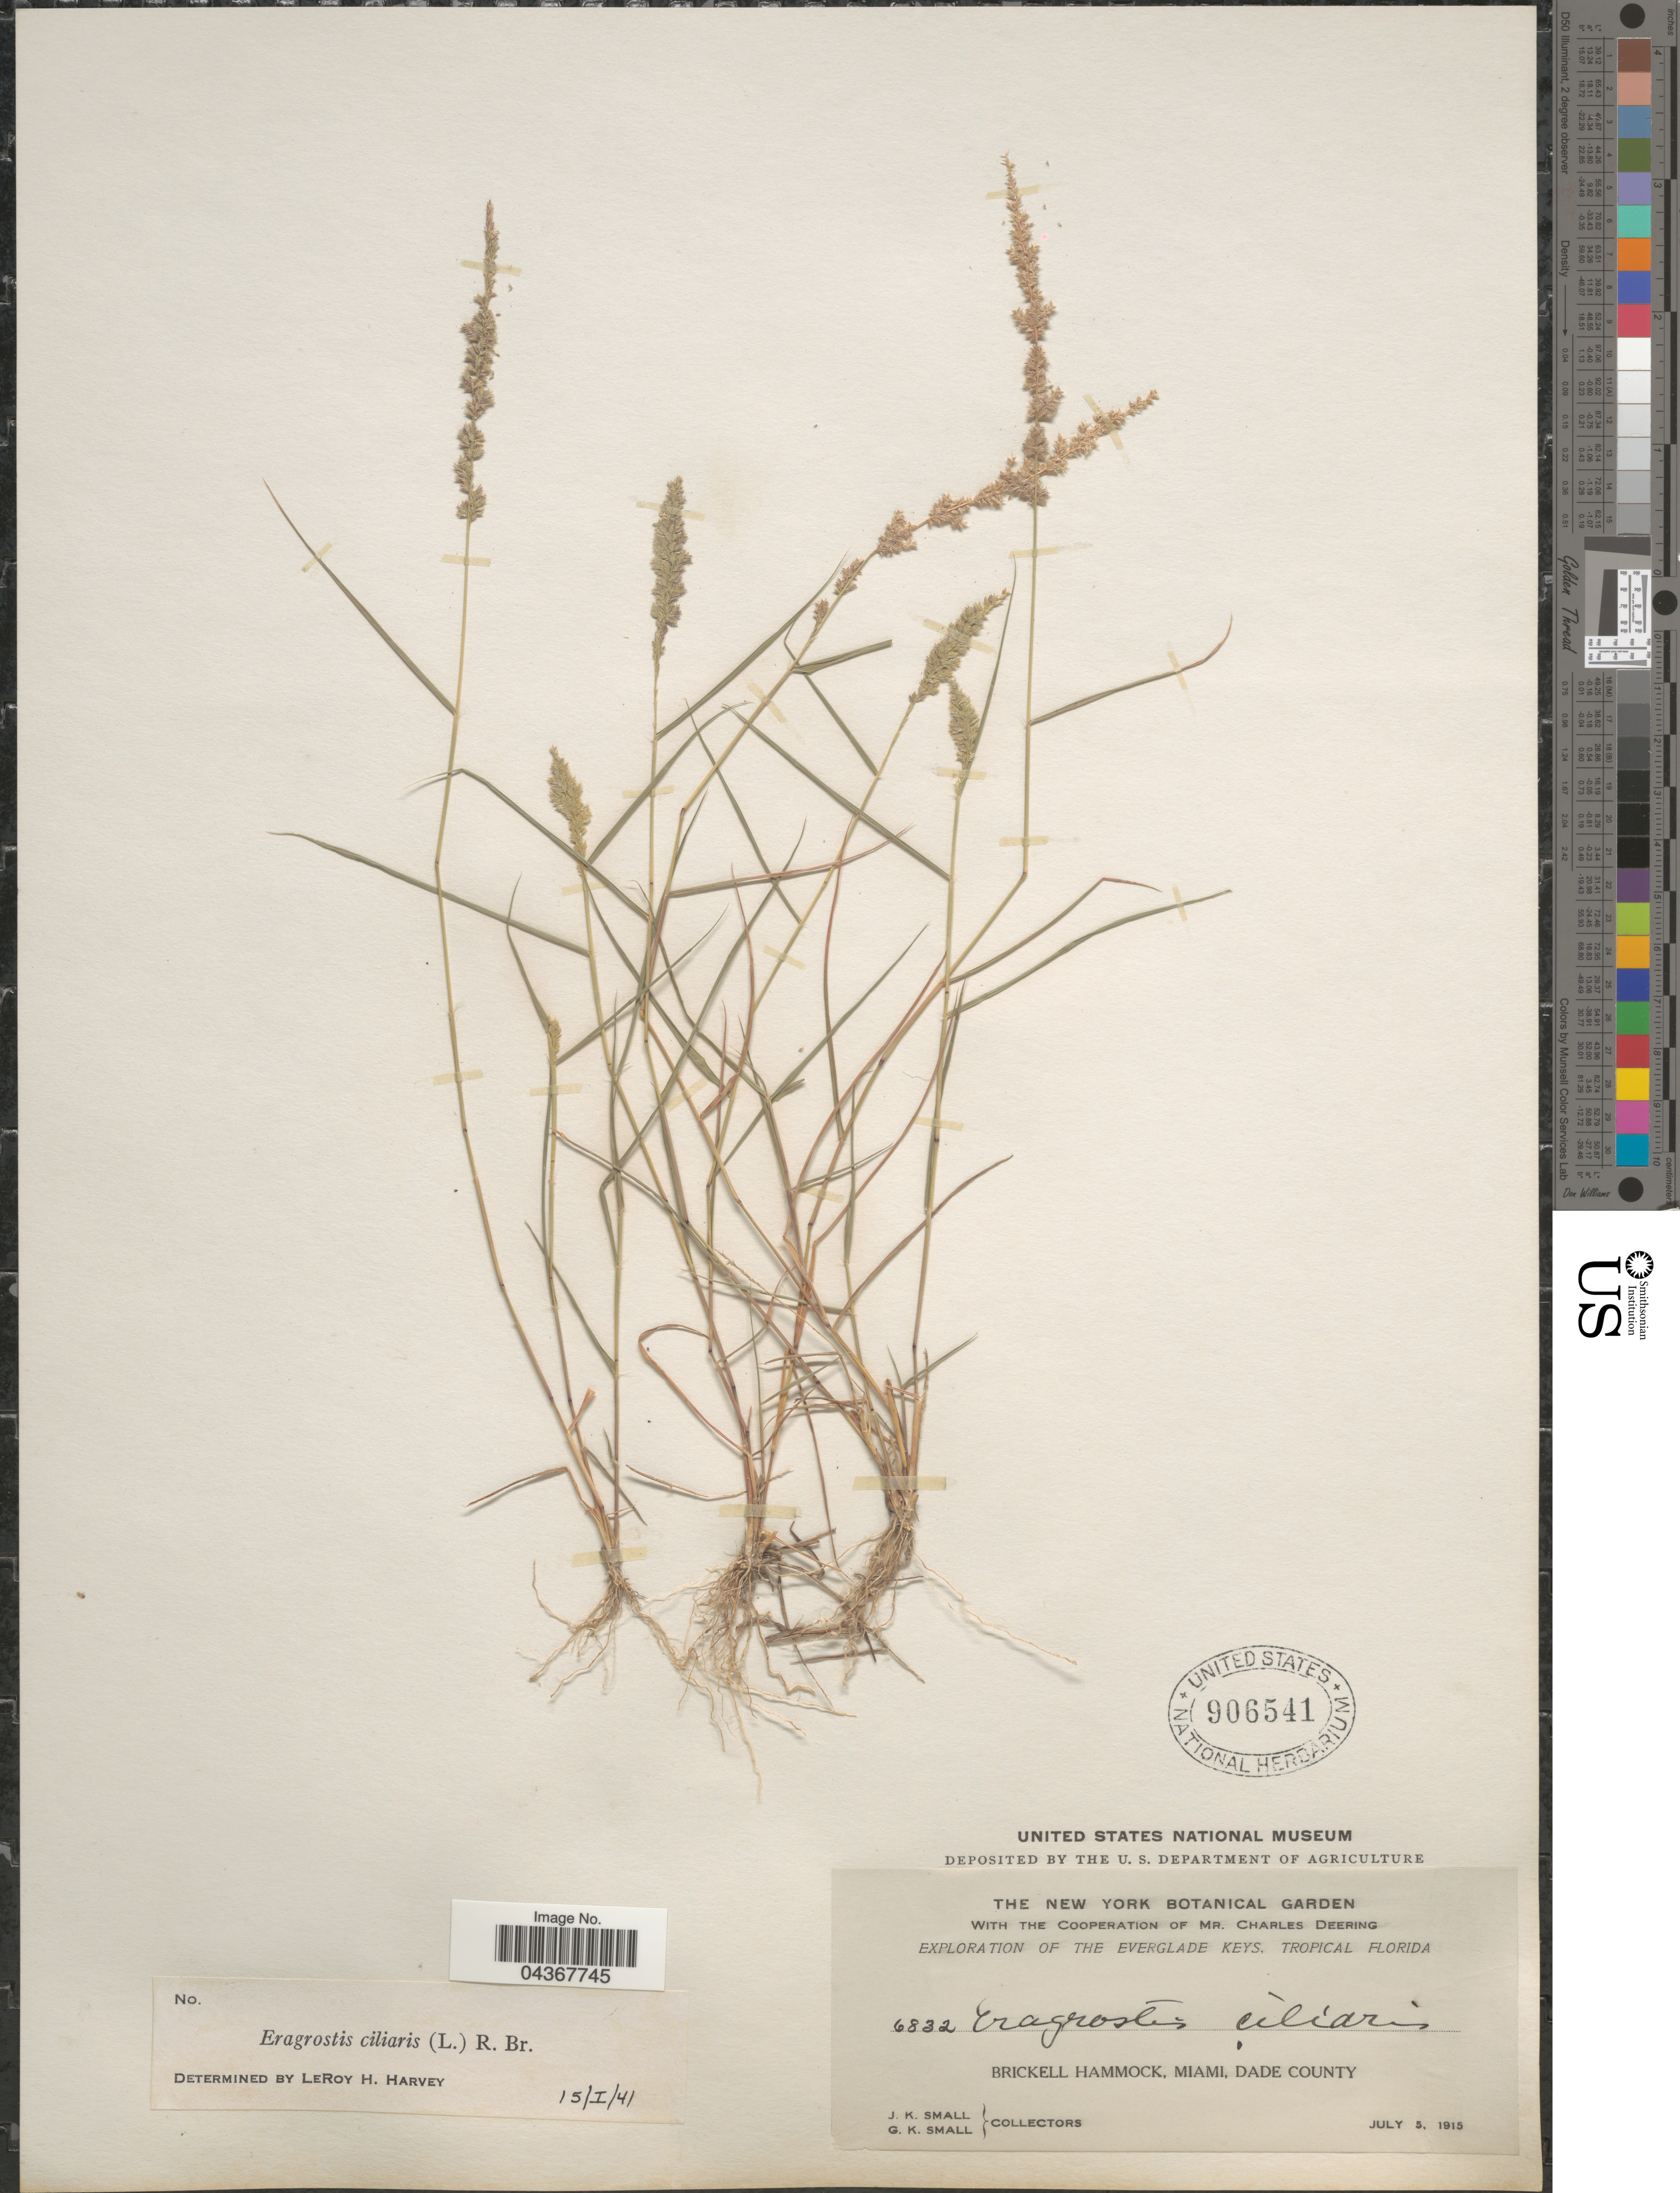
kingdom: Plantae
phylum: Tracheophyta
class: Liliopsida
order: Poales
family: Poaceae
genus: Eragrostis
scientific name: Eragrostis ciliaris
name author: (L.) R. Br.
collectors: J. K. Small & G. K. Small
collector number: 6832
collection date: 1915-07-05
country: United States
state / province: Florida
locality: Exploration of the Everglade Keys, Tropical Florida. Brickell Hammock, Miami, Dade County.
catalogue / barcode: US 906541